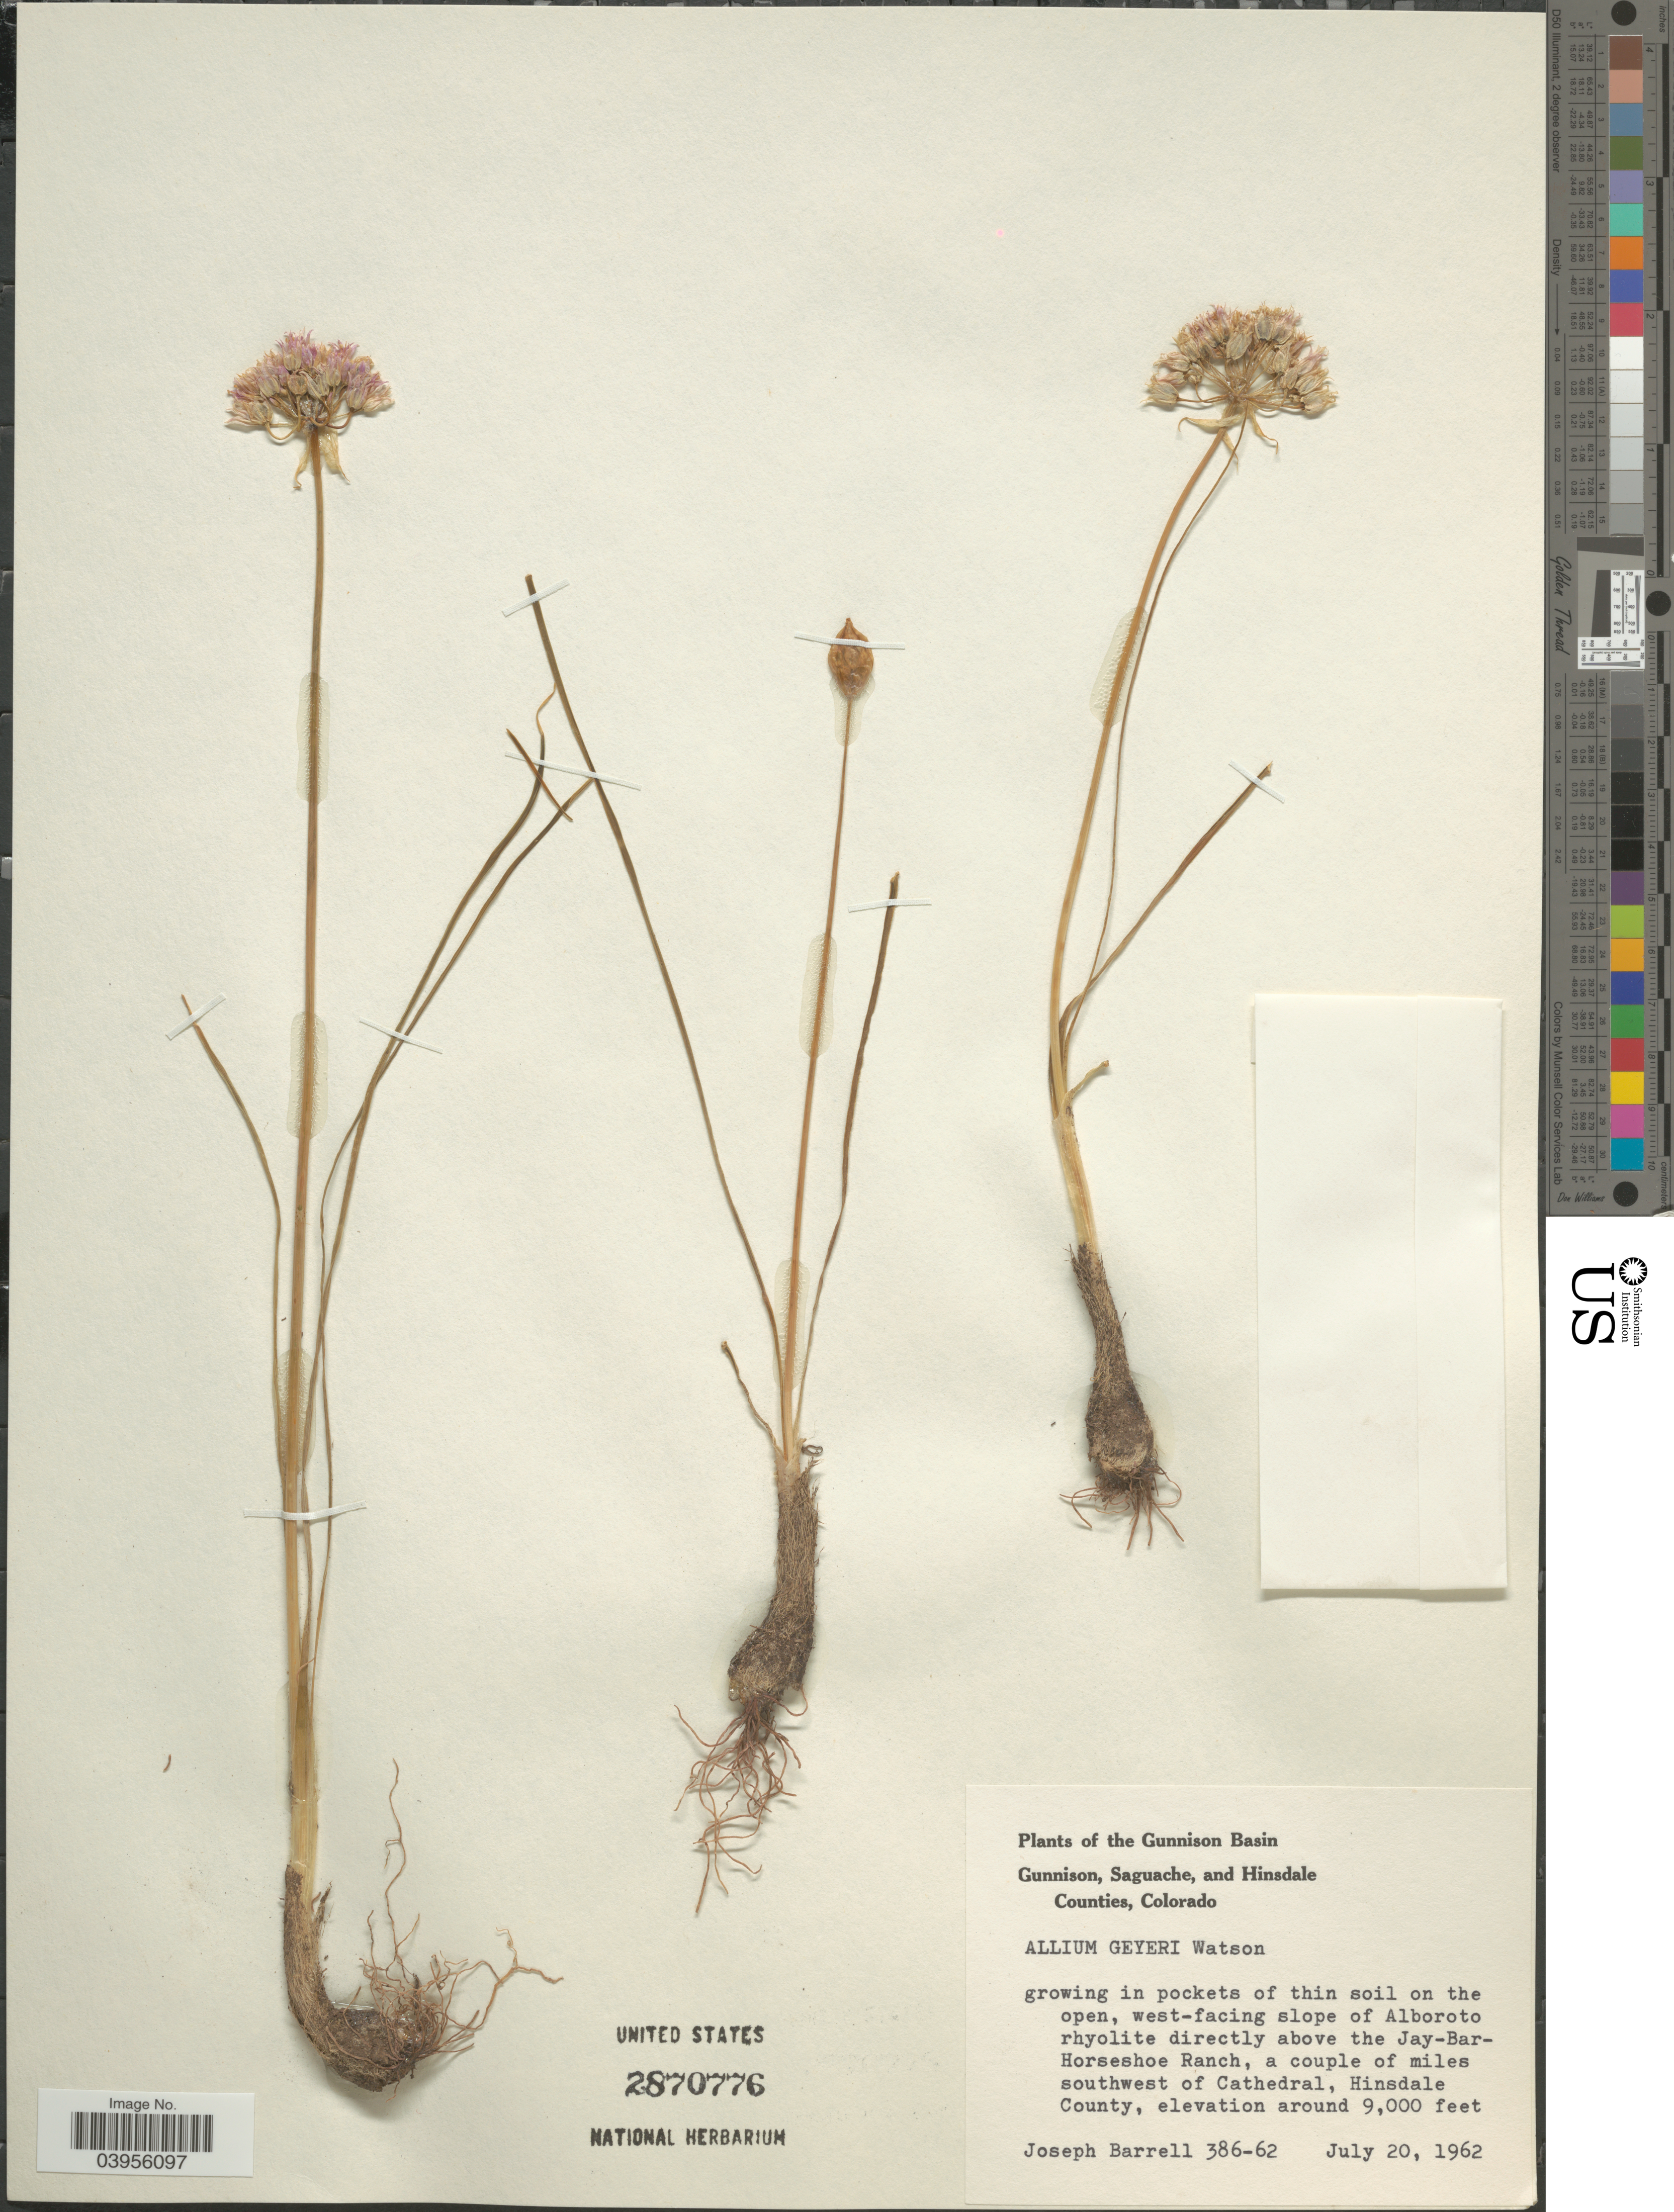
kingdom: Plantae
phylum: Tracheophyta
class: Liliopsida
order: Asparagales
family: Amaryllidaceae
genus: Allium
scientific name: Allium geyeri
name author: S. Watson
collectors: J. Barrell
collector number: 386-62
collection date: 1962-07-20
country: United States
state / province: Colorado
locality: The Gunnison Basin. West-facing slope of Alboroto rhyolite directly above the Jay-Bar-Horseshoe Ranch, a couple of miles southwest of Cathedral, Hinsdale County.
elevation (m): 2743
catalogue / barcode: US 2870776